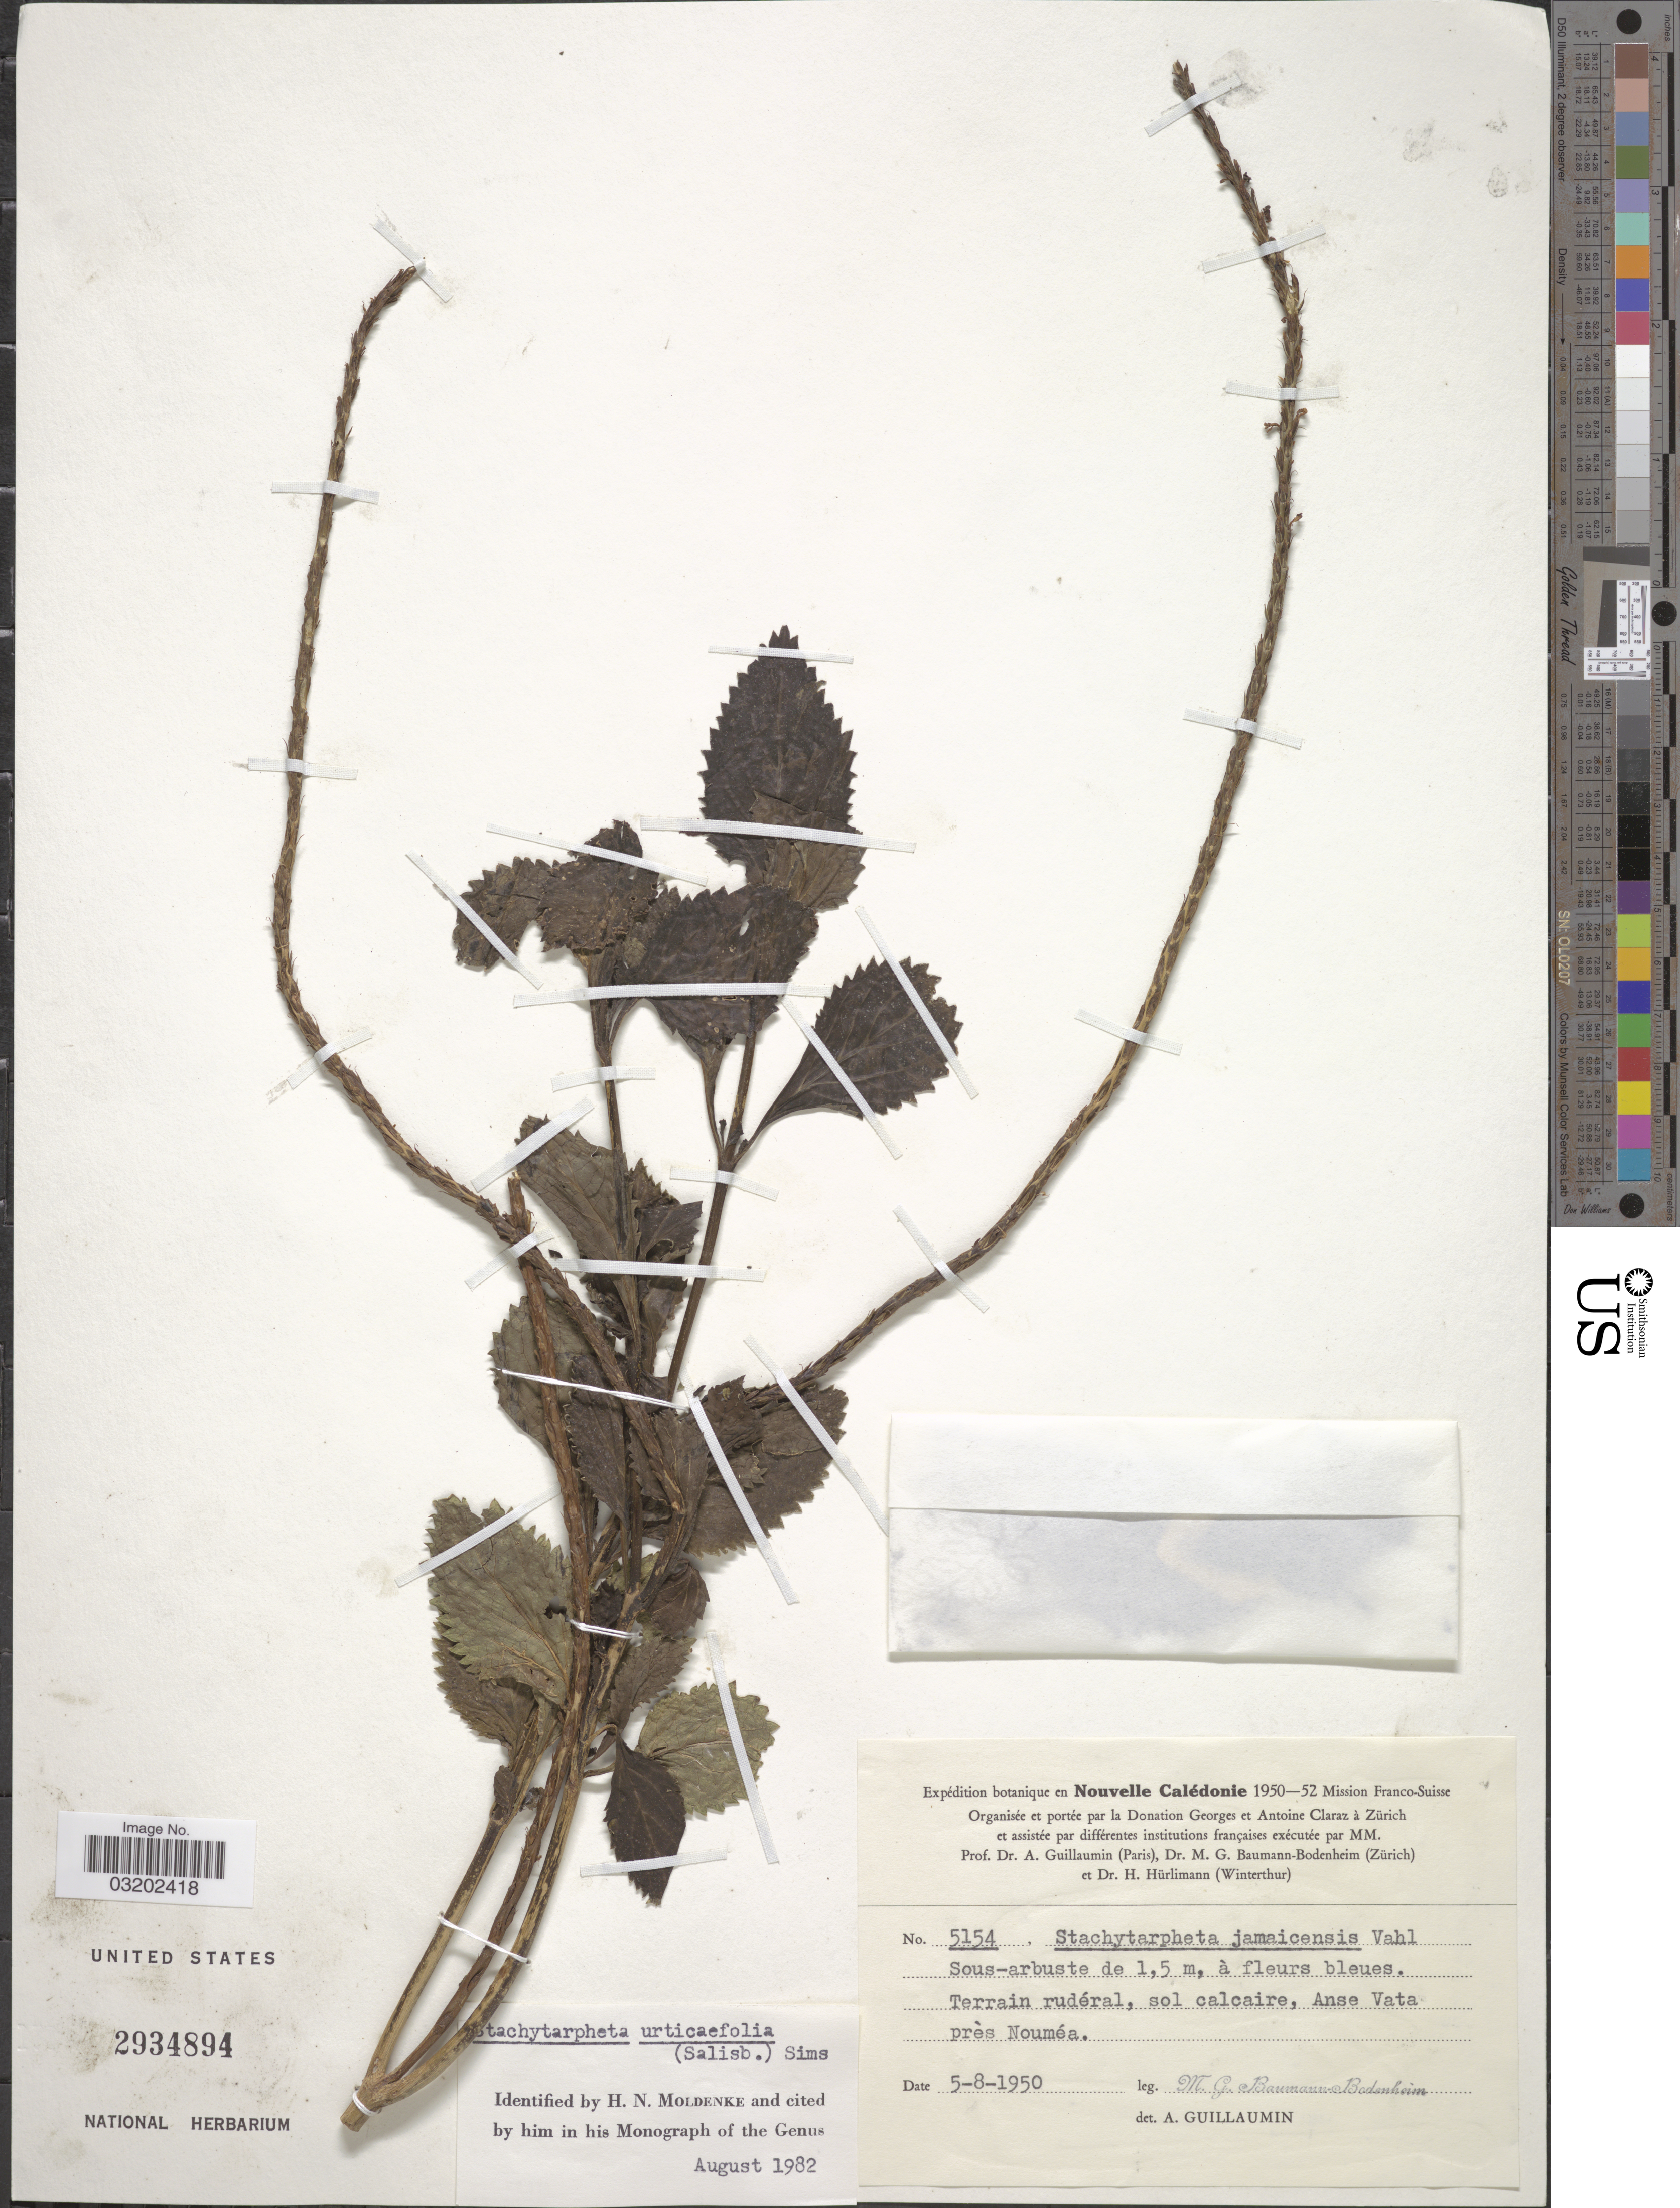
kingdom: Plantae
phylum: Tracheophyta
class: Magnoliopsida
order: Lamiales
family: Verbenaceae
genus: Stachytarpheta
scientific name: Stachytarpheta urticifolia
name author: Sims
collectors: M. G. Baumann-Bodenheim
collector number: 5154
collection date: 1950-08-05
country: New Caledonia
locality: Anse Vata près Nouméa.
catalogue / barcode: US 2934894